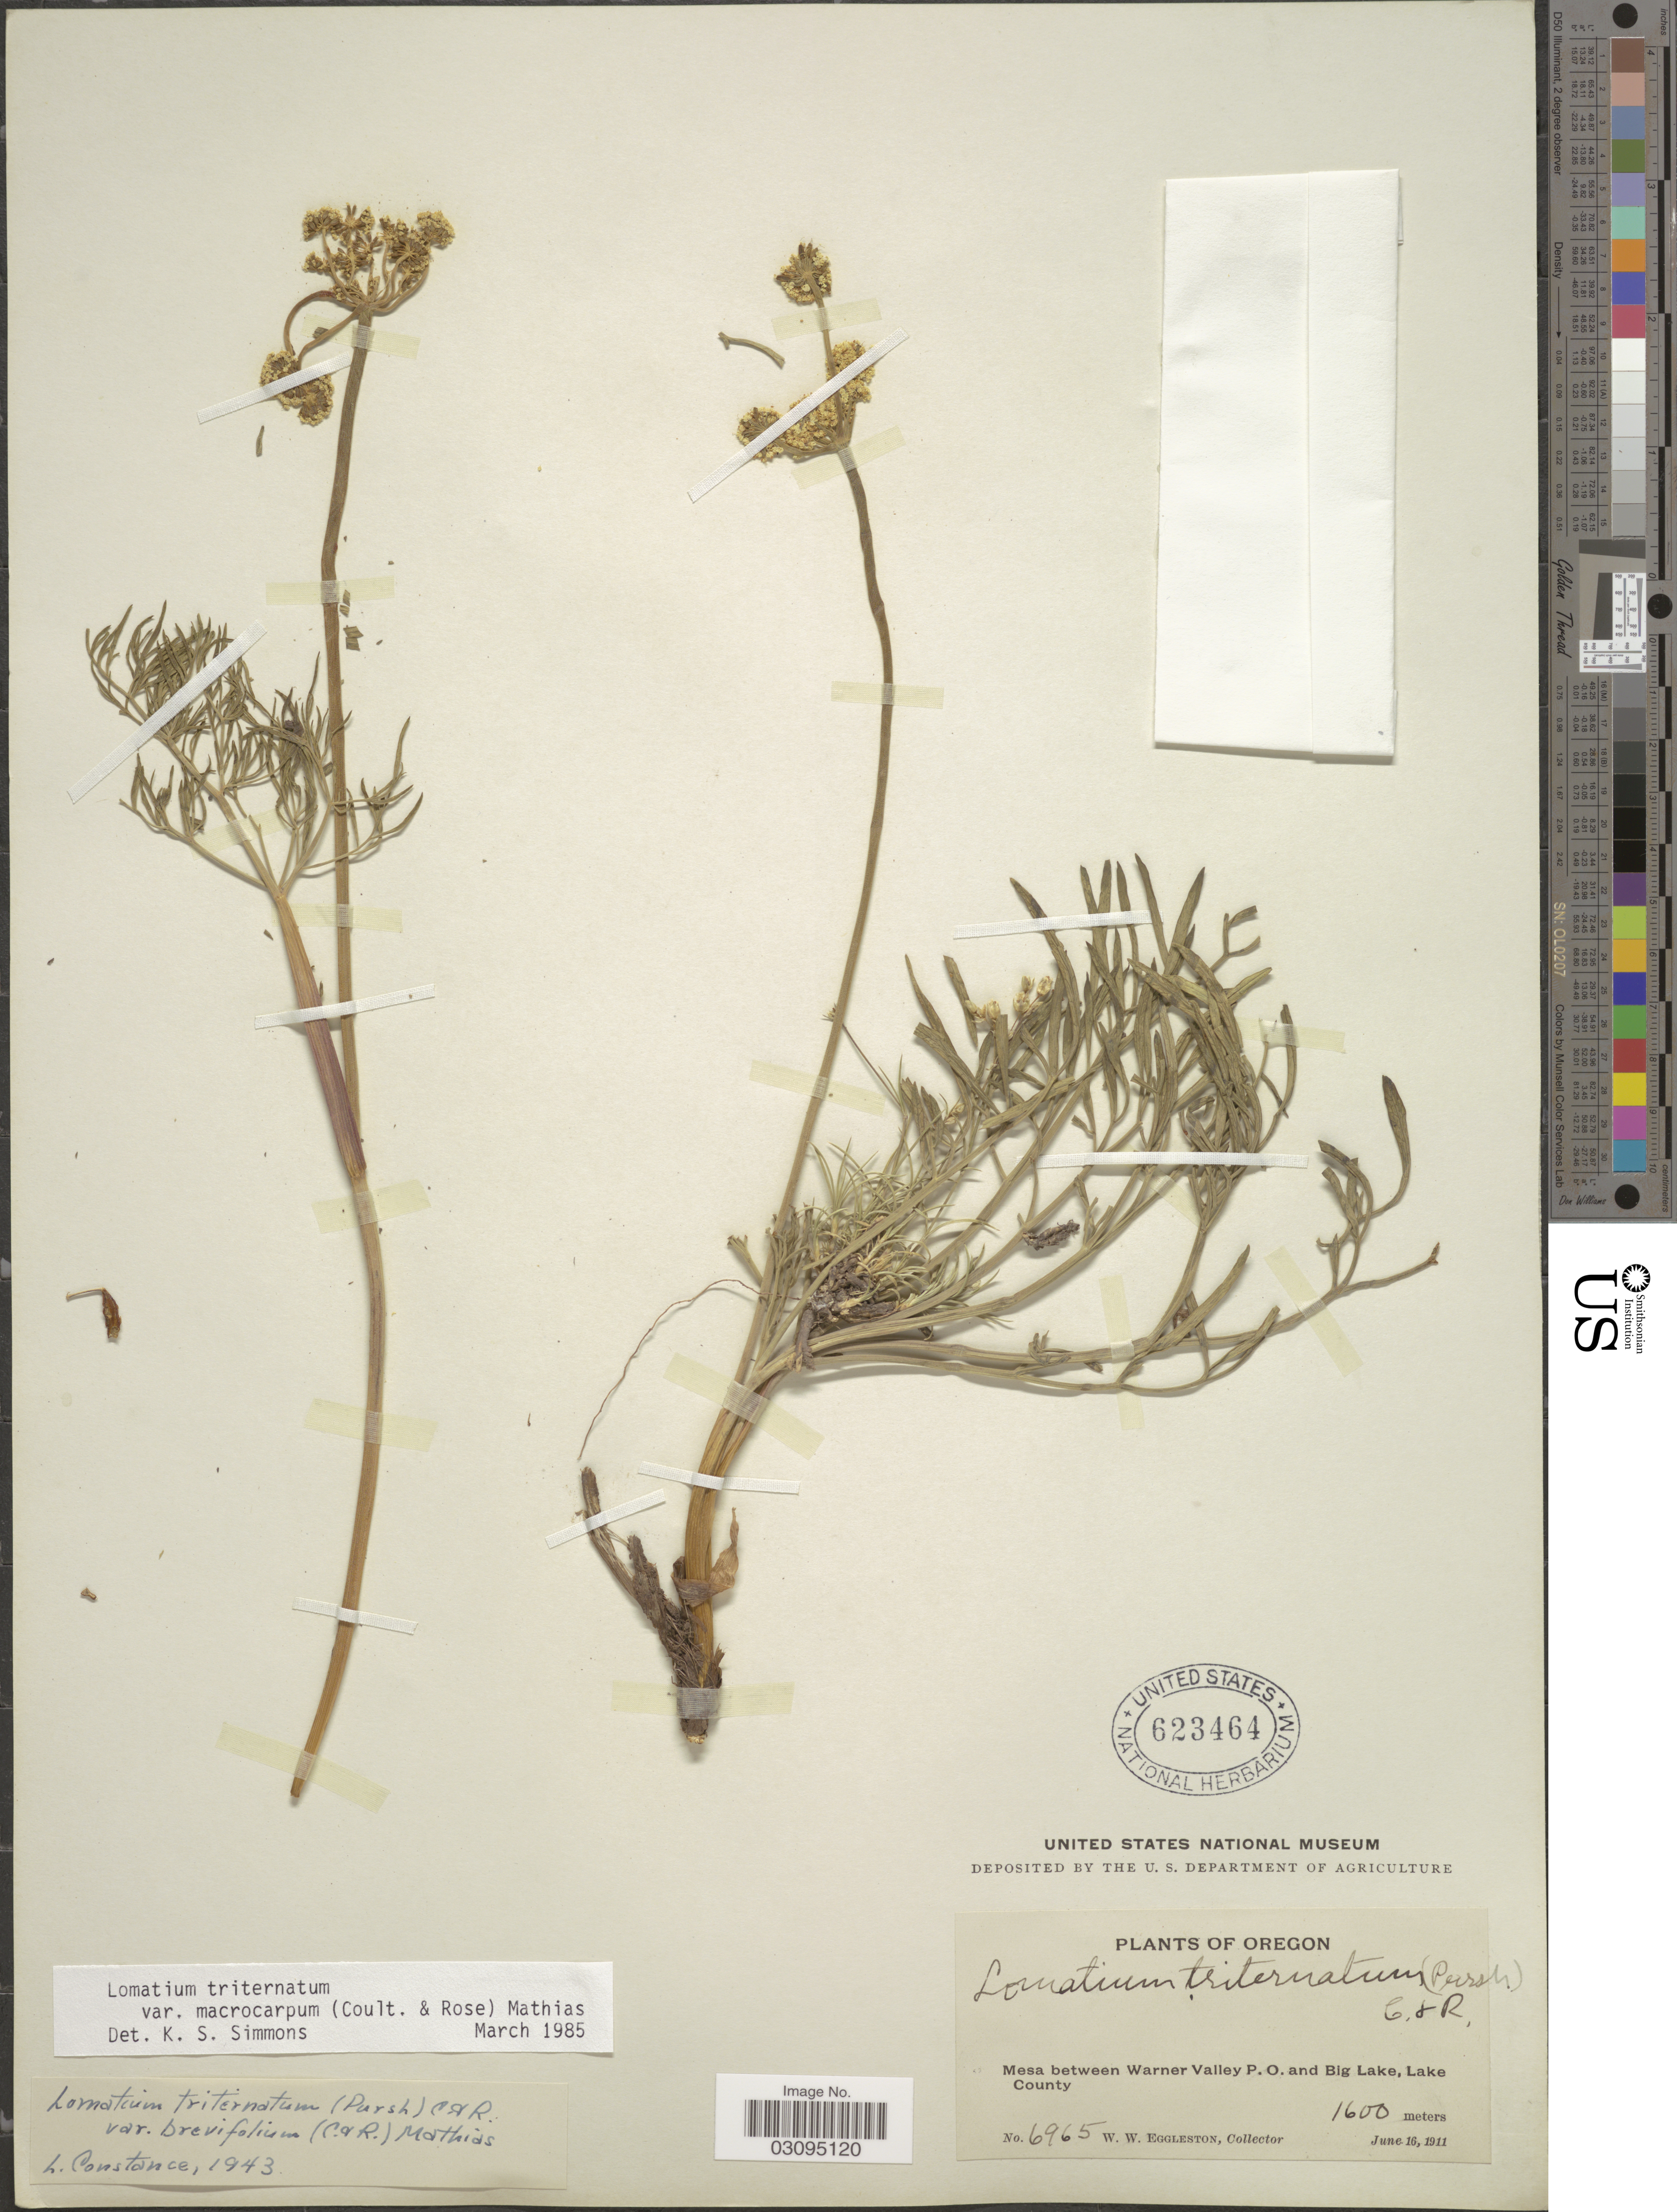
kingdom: Plantae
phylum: Tracheophyta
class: Magnoliopsida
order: Apiales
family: Apiaceae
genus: Lomatium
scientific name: Lomatium triternatum var. macrocarpum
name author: (J.M. Coult. & Rose) Mathias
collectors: W. W. Eggleston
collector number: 6965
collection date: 1911-06-16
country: United States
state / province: Oregon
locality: Mesa between Warner Valley P.O. and Big Lake, Lake County.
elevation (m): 1600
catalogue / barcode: US 623464